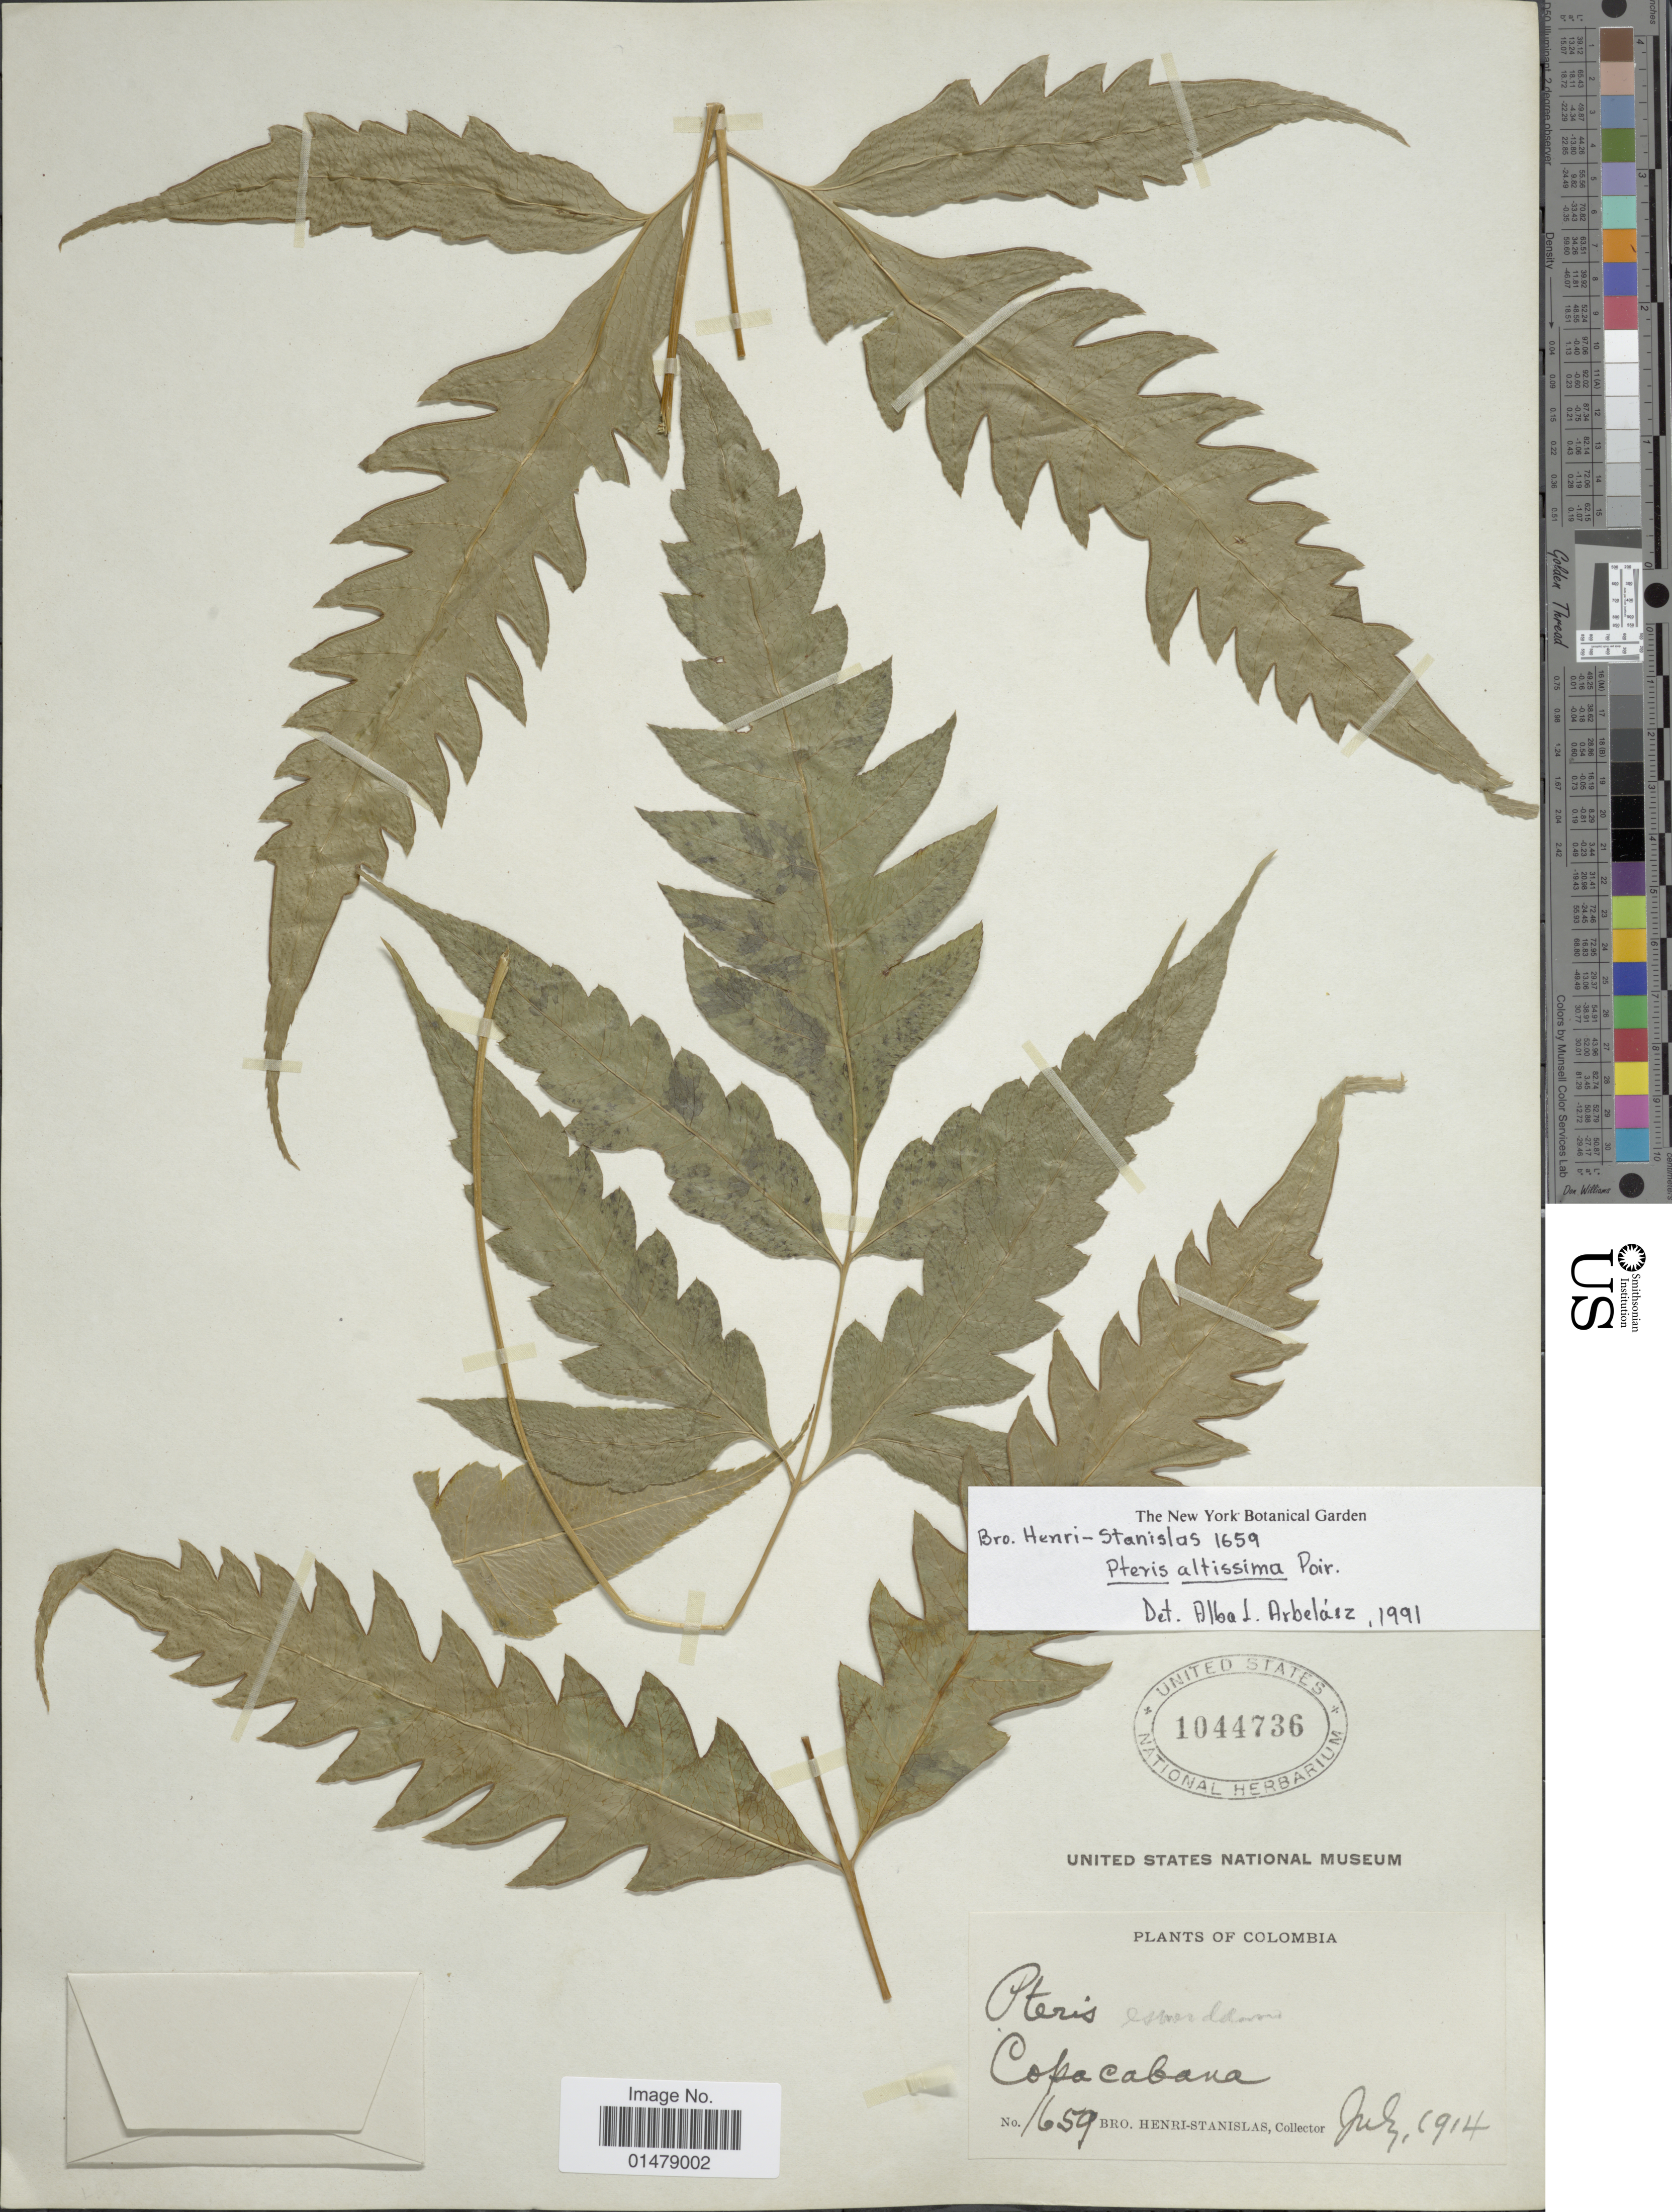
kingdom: Plantae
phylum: Tracheophyta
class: Polypodiopsida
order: Polypodiales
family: Pteridaceae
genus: Pteris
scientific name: Pteris altissima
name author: Poir.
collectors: Henri-Stanislas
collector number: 1659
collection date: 1914-07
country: Colombia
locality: Copa cabana.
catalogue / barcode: US 1044736